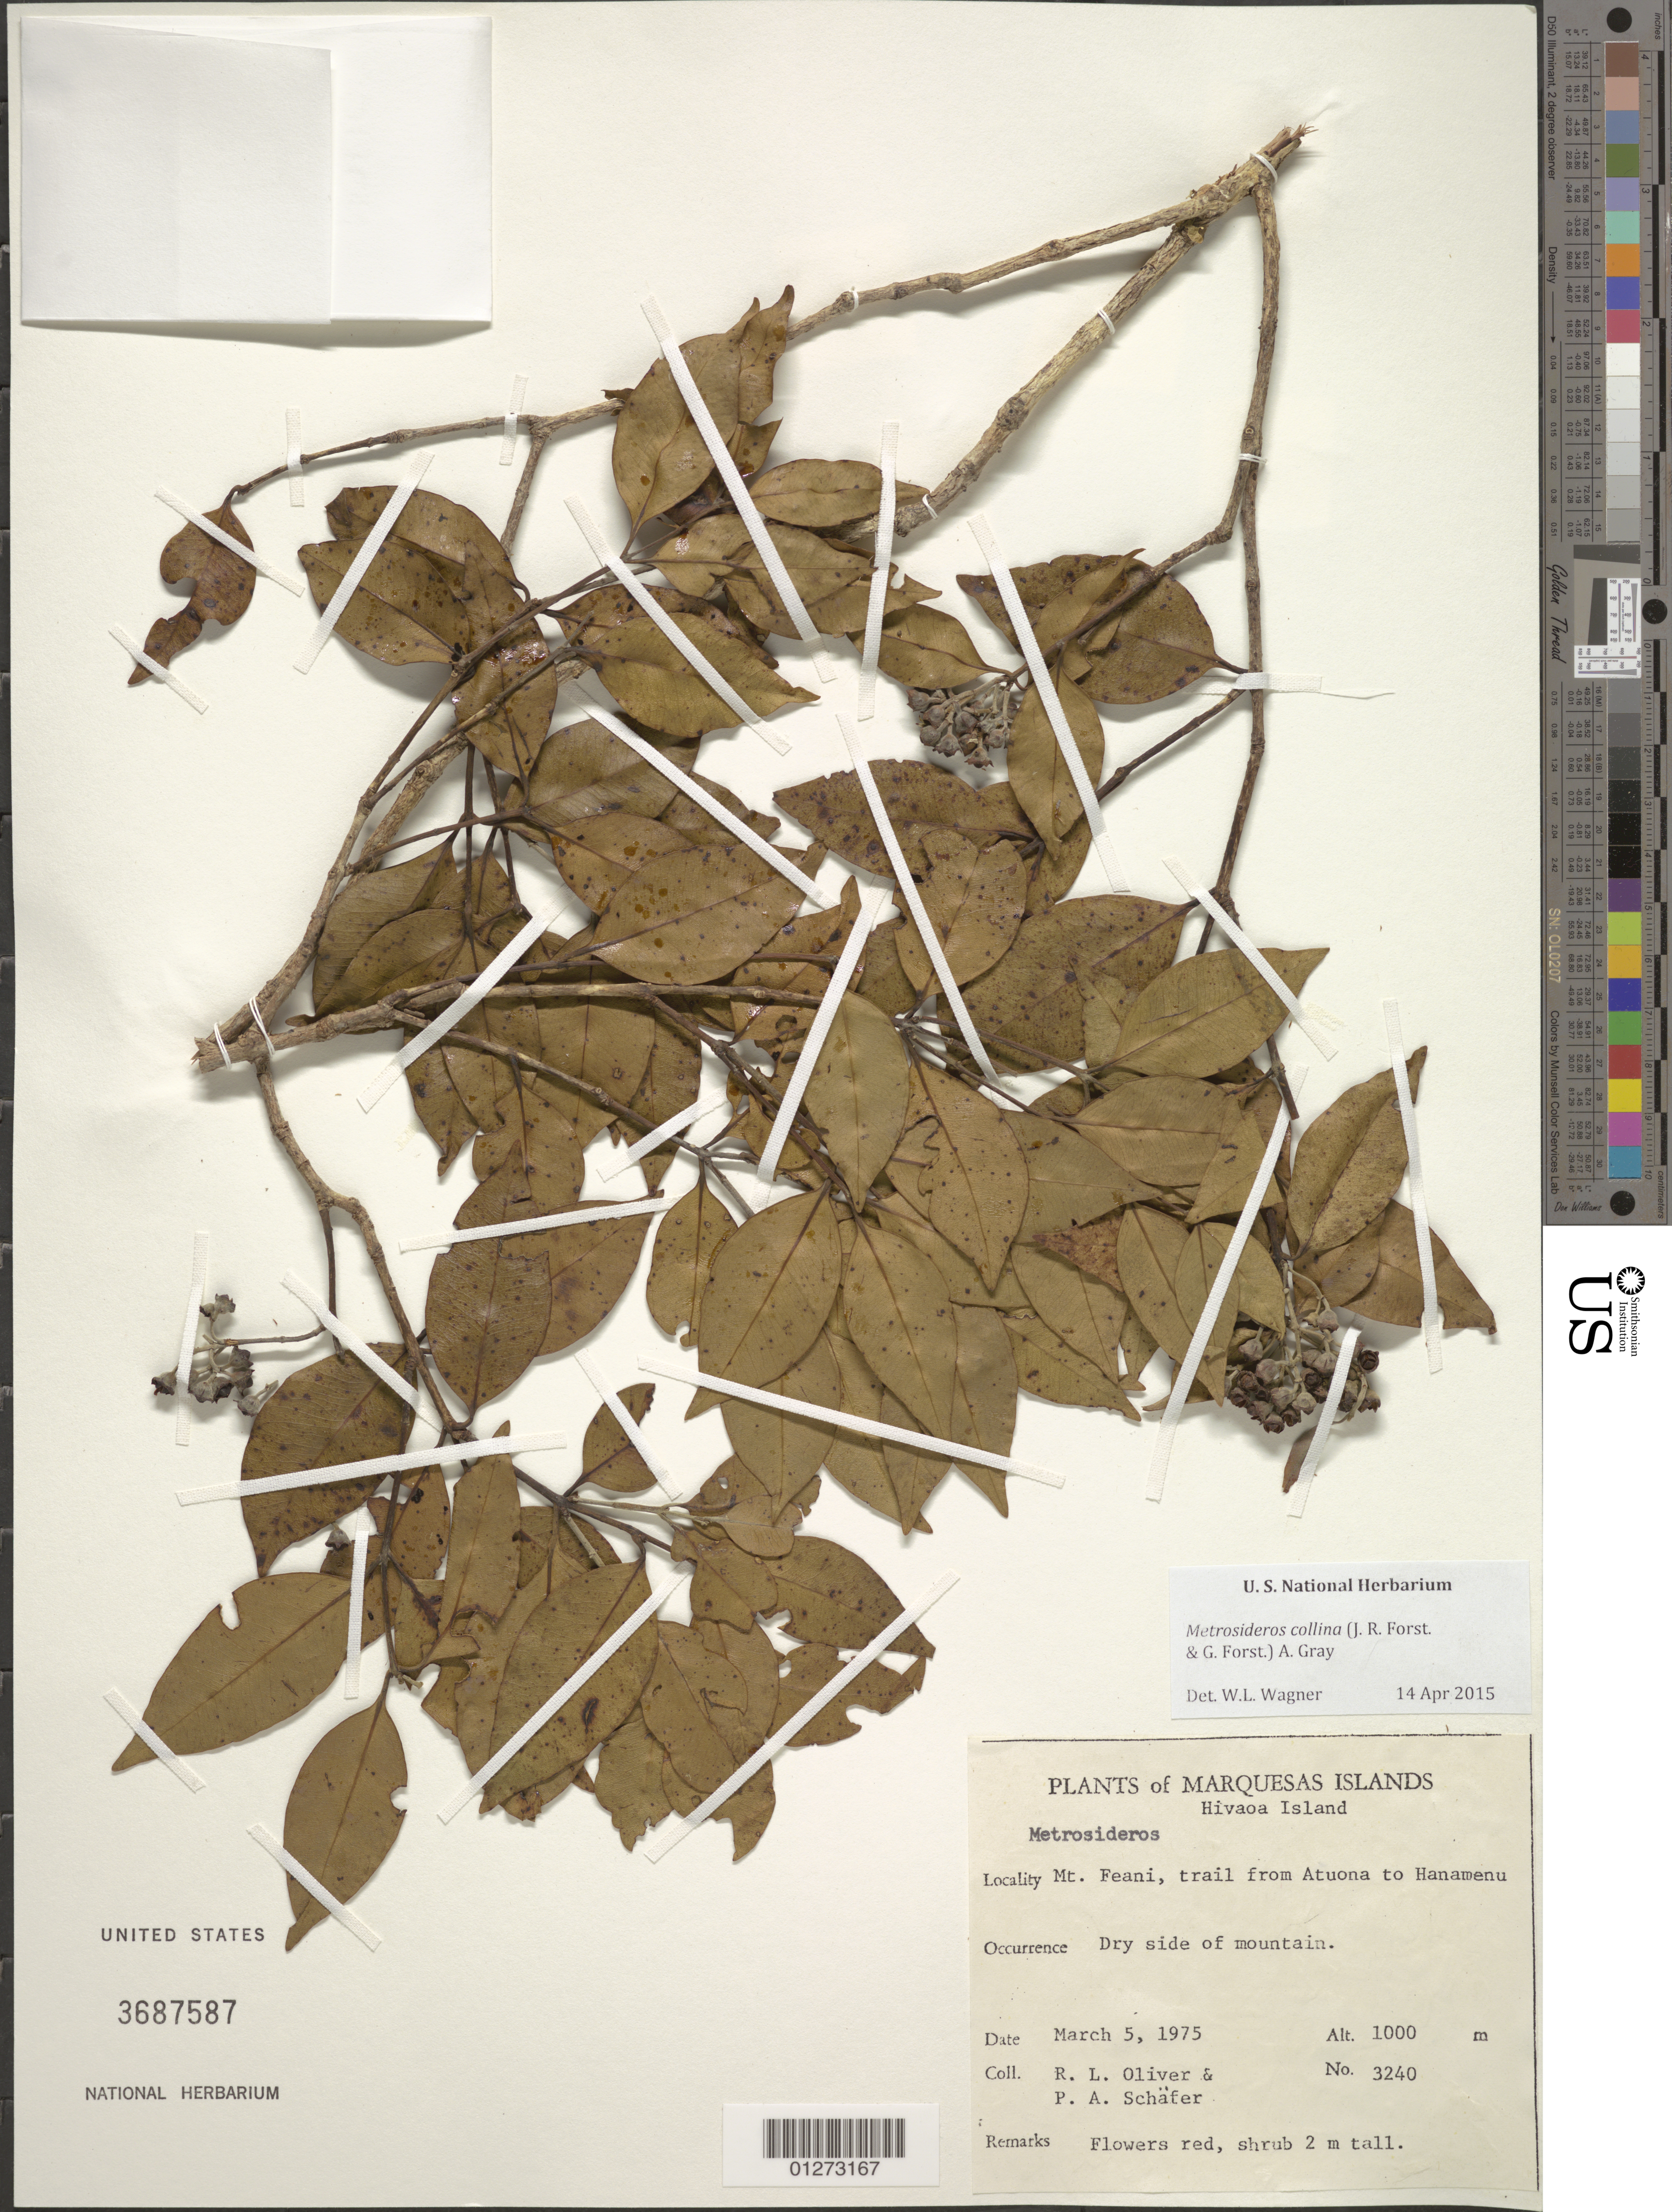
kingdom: Plantae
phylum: Tracheophyta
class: Magnoliopsida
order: Myrtales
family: Myrtaceae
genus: Metrosideros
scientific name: Metrosideros collina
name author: (J.R. Forst. & G. Forst.) A. Gray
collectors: R. L. Oliver & P. A. Schäfer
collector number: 3240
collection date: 1975-03-05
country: French Polynesia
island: Hiva Oa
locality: Mt. Feani, trail from Atuona to Hanamenu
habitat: dry side of mountain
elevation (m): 1000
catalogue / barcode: US 3687587